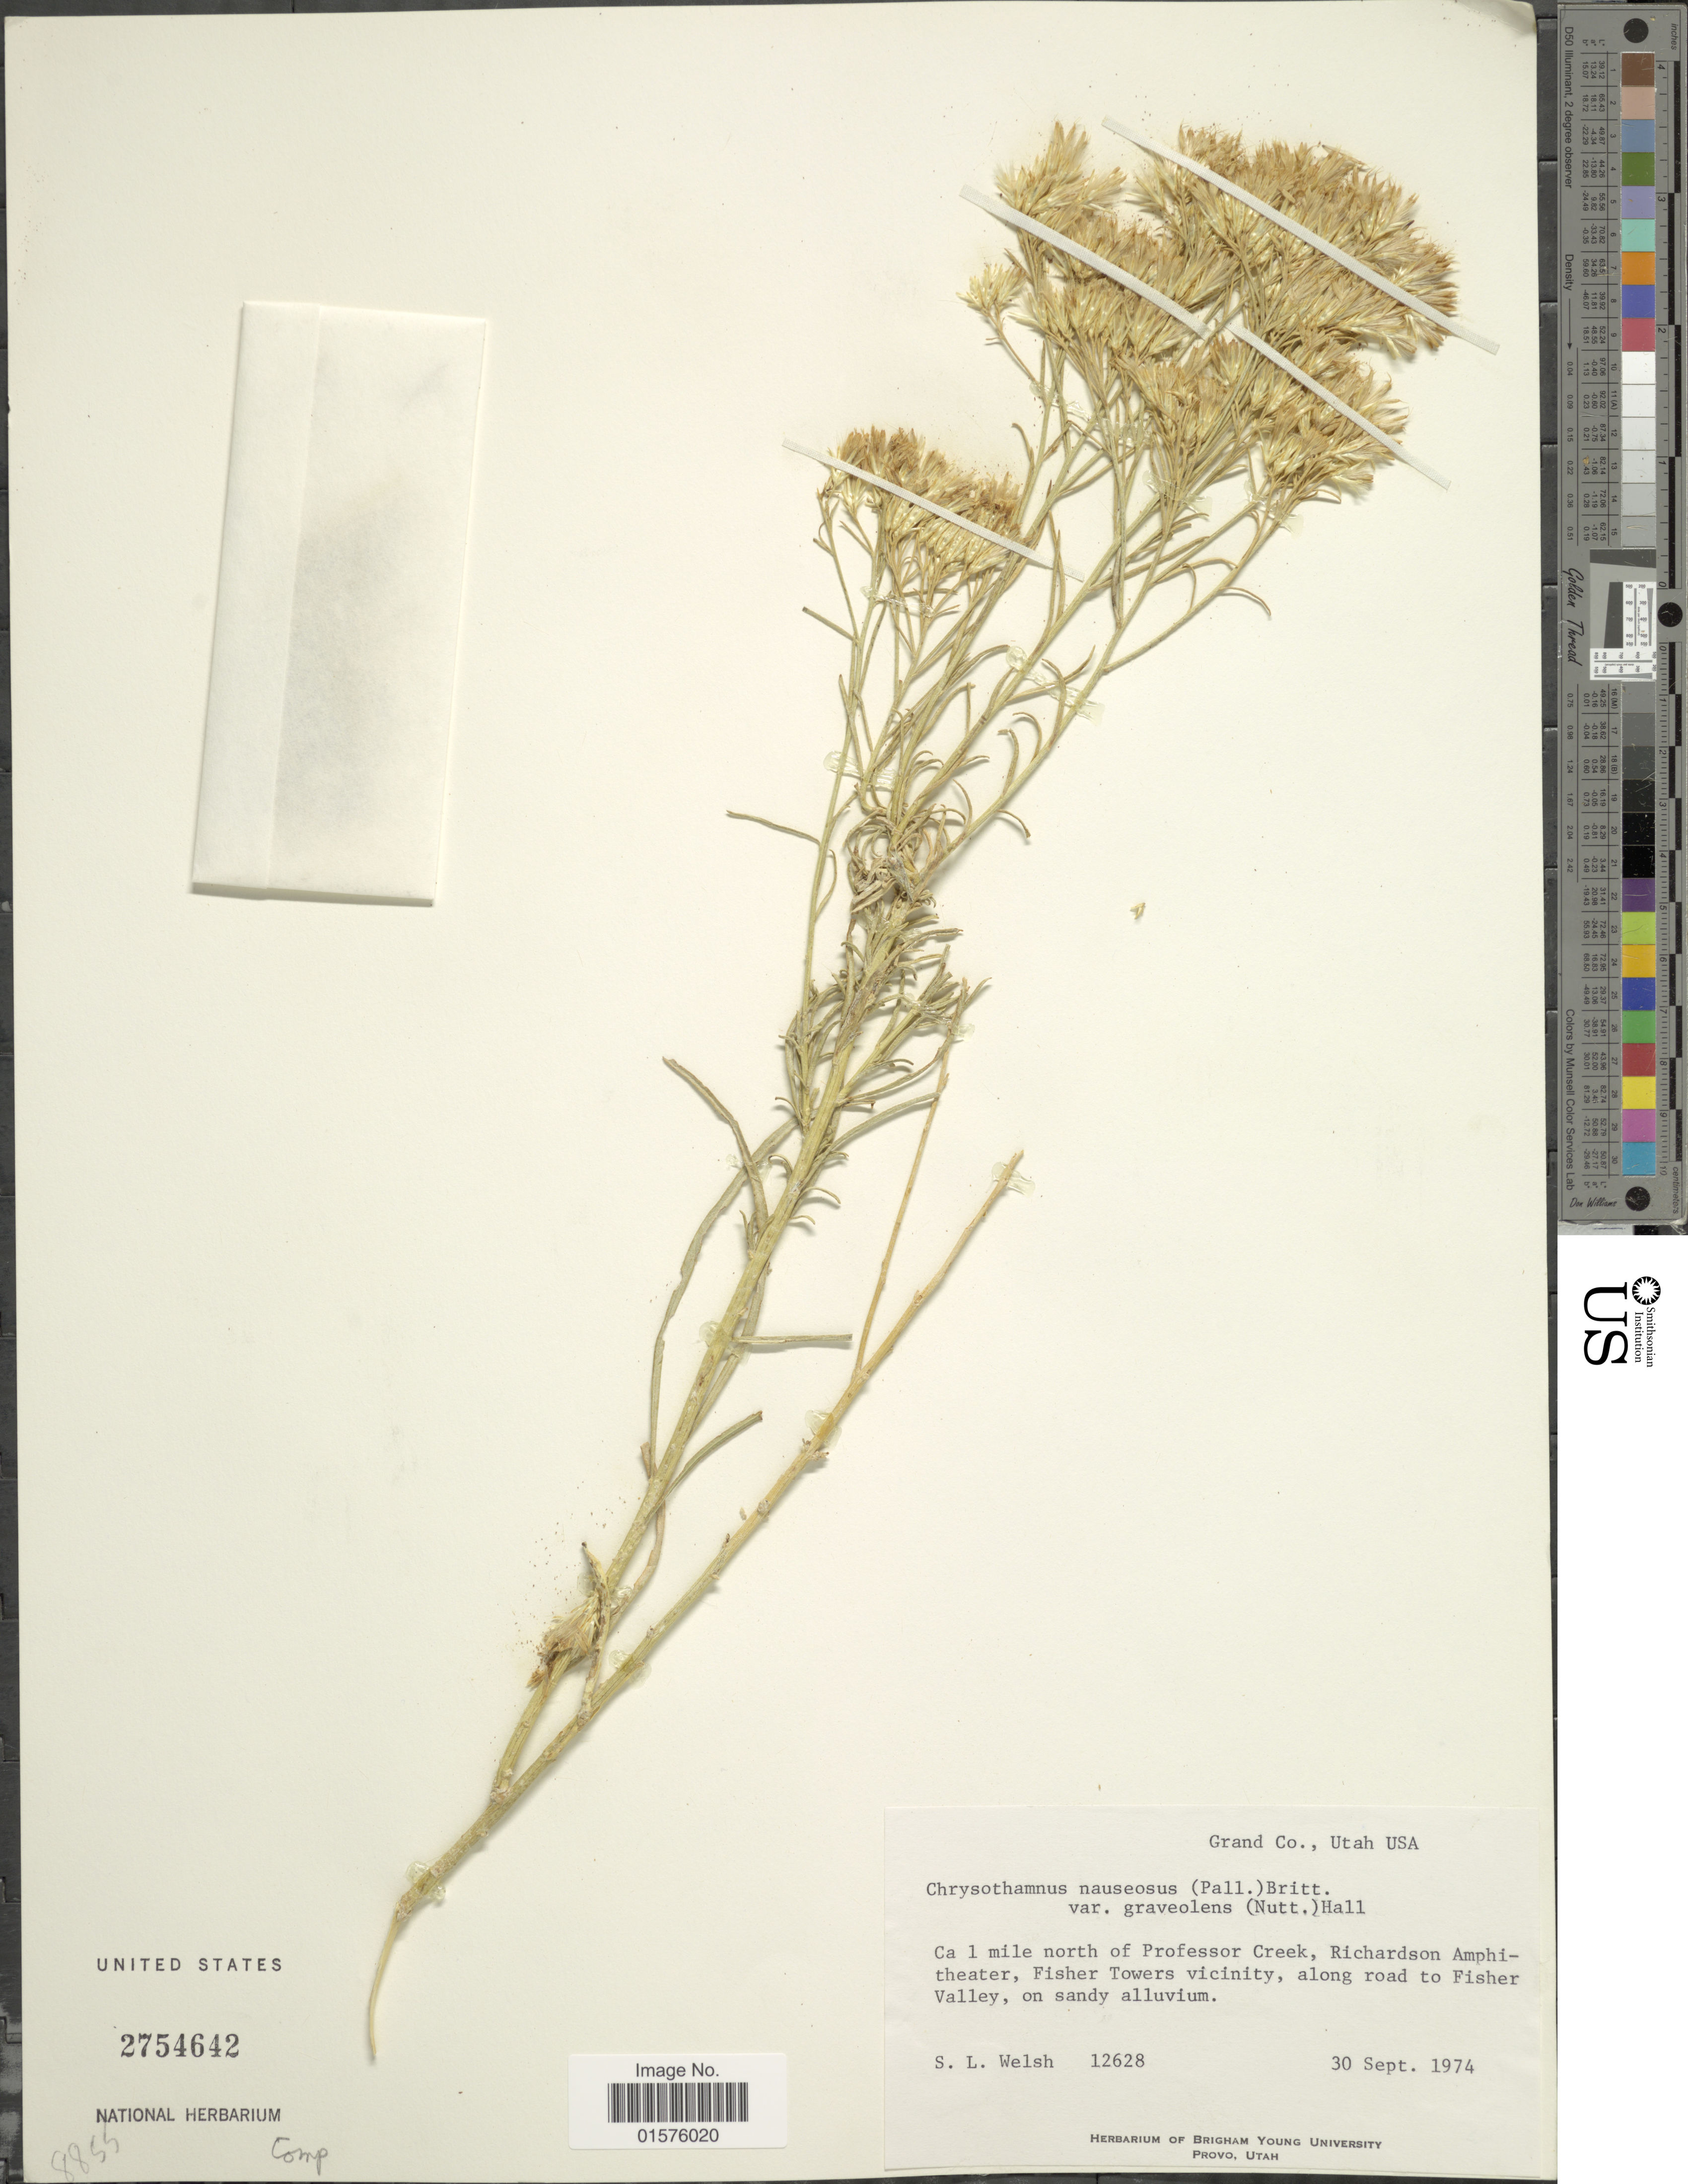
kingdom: Plantae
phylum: Tracheophyta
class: Magnoliopsida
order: Asterales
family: Asteraceae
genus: Ericameria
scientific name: Ericameria nauseosa var. graveolens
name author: (Nutt.) Reveal & Schuyler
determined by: Urbatsch, Lowell E., Curator (LSU), Louisiana State University (UNITED STATES)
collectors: S. Welsh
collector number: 12628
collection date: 1974-09-30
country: United States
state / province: Utah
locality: Grand Co., ca 1 mile north of Professor Creek, Richardson Amphitheather, Fisher Towers vicinity, along road to Fisher Valley.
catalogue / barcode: US 2754642